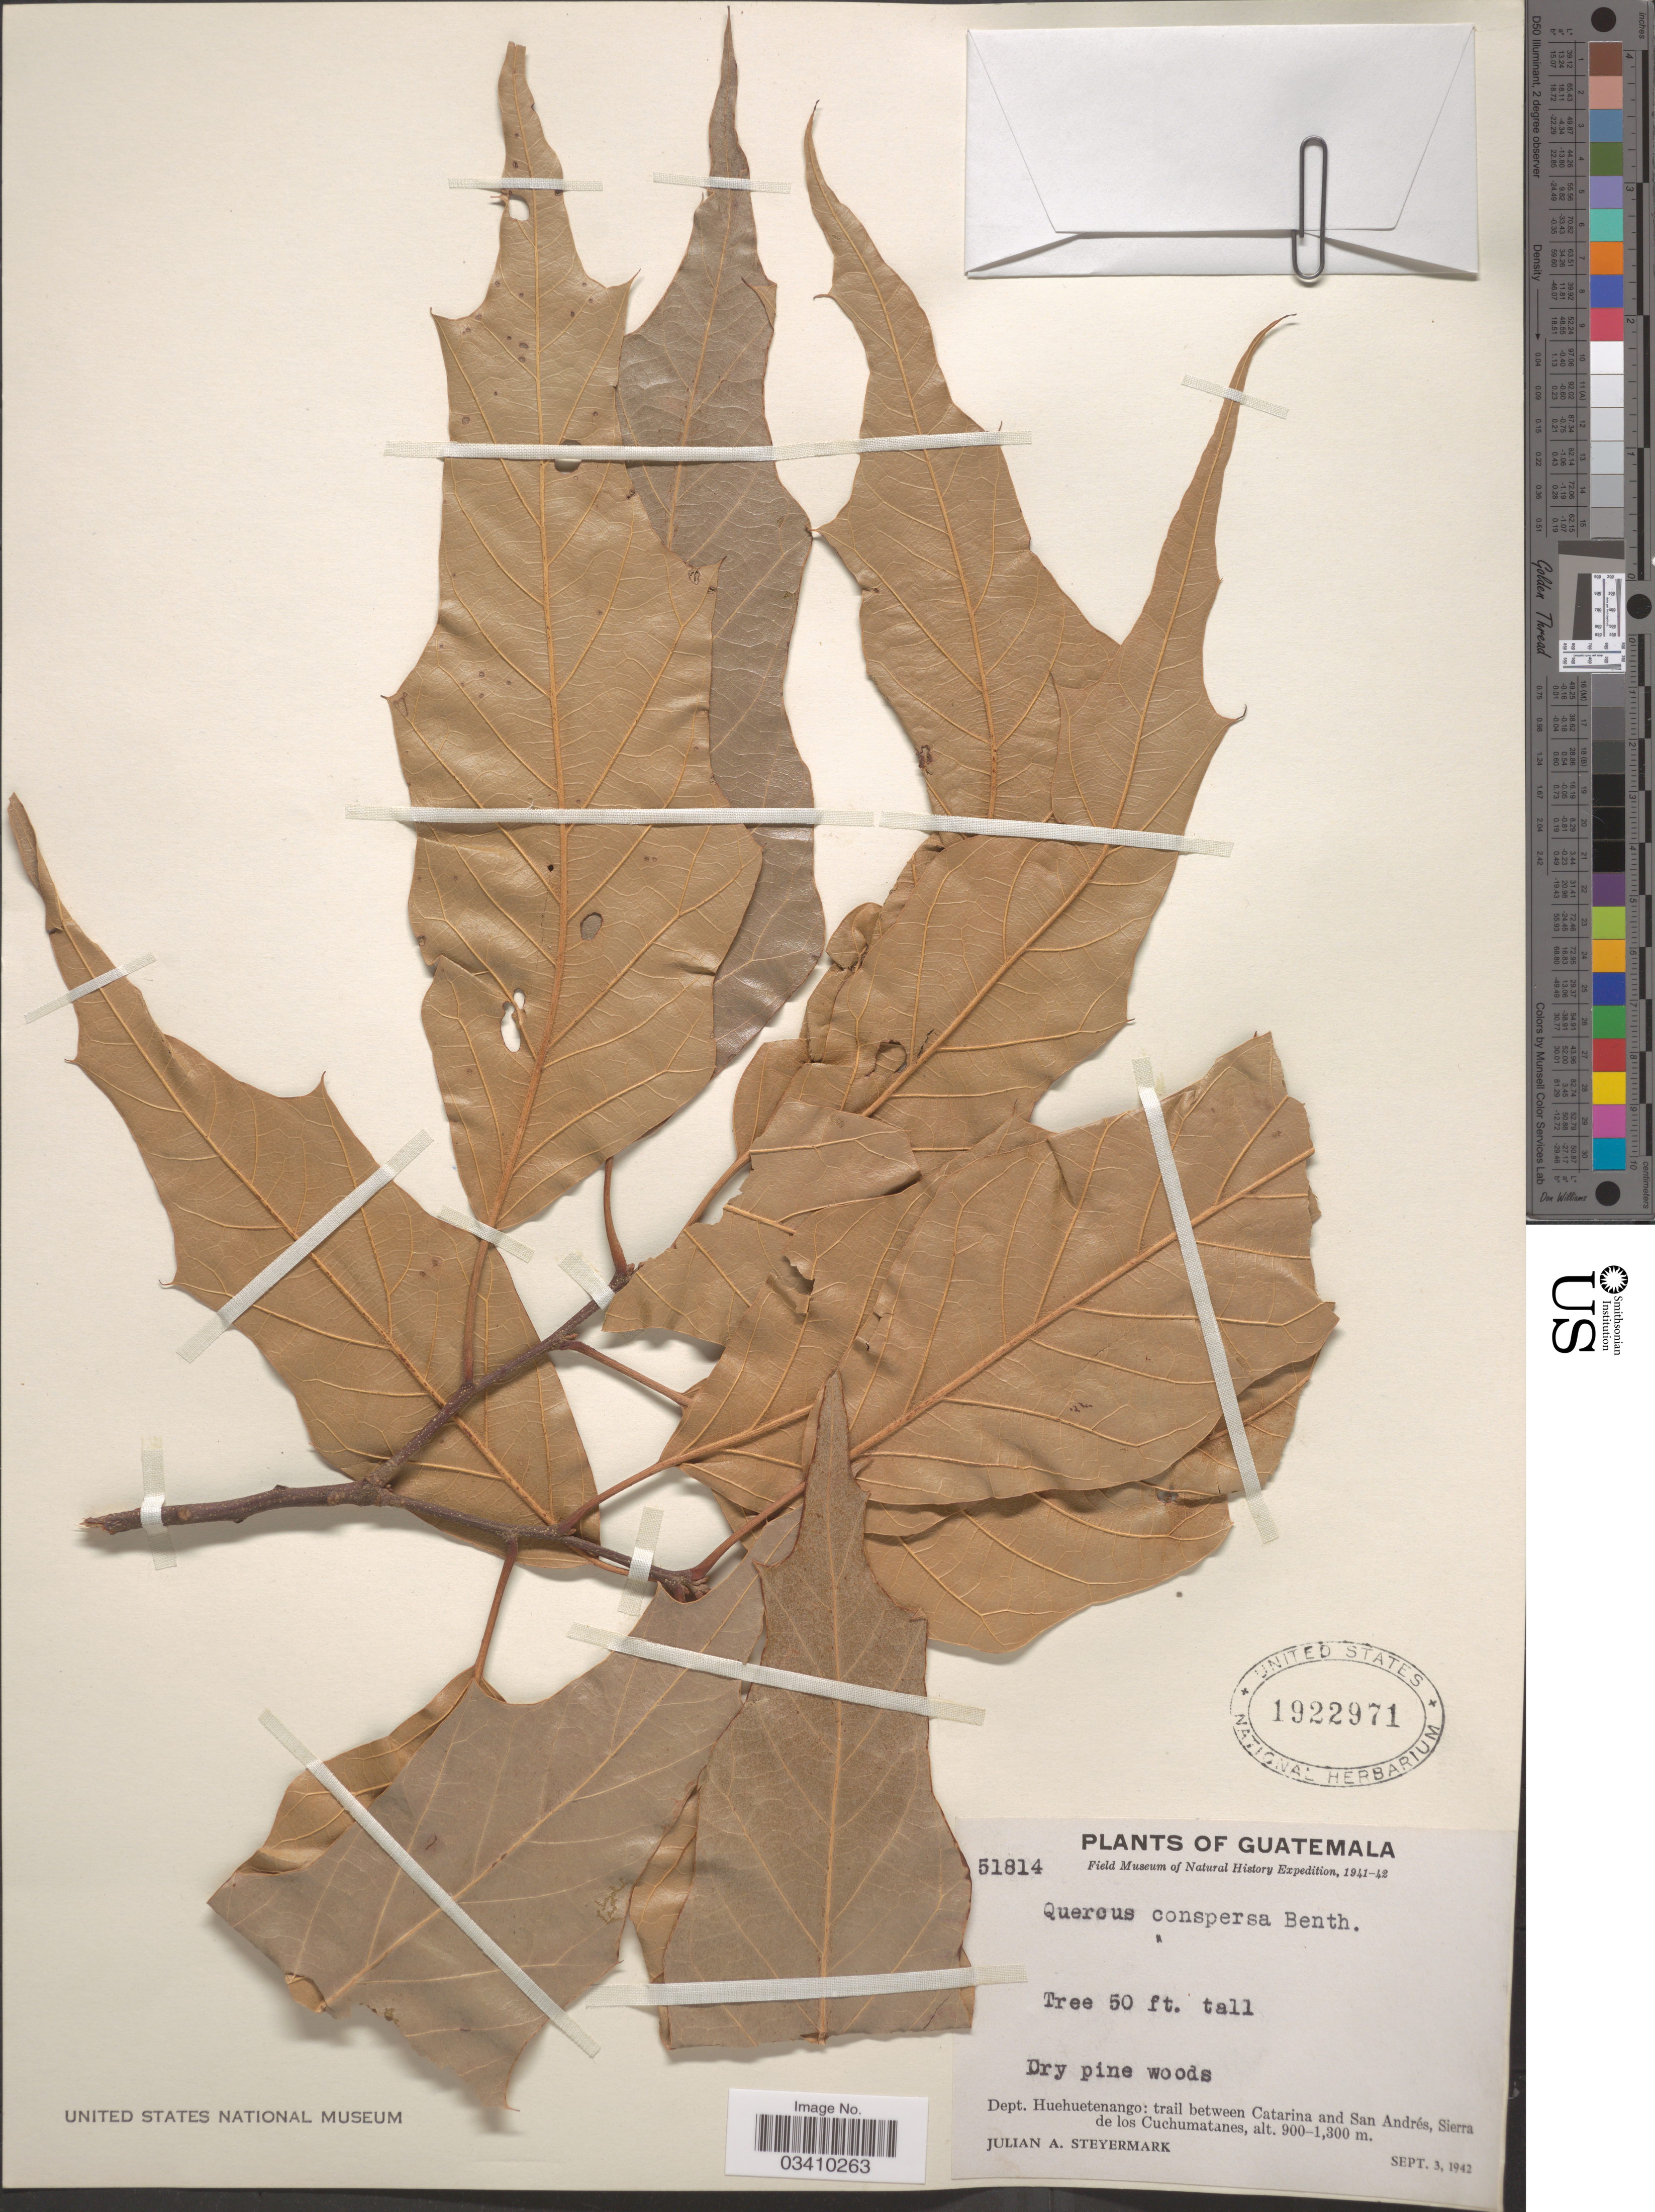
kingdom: Plantae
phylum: Tracheophyta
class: Magnoliopsida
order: Fagales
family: Fagaceae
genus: Quercus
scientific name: Quercus conspersa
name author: Benth.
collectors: J. Steyermark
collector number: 51814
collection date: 1942-09-03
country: Guatemala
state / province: Huehuetenango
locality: Dept. Huehuetenango: trail between Catarina and San Andrés, Sierra de los Cuchumatanes.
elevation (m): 900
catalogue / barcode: US 1922971